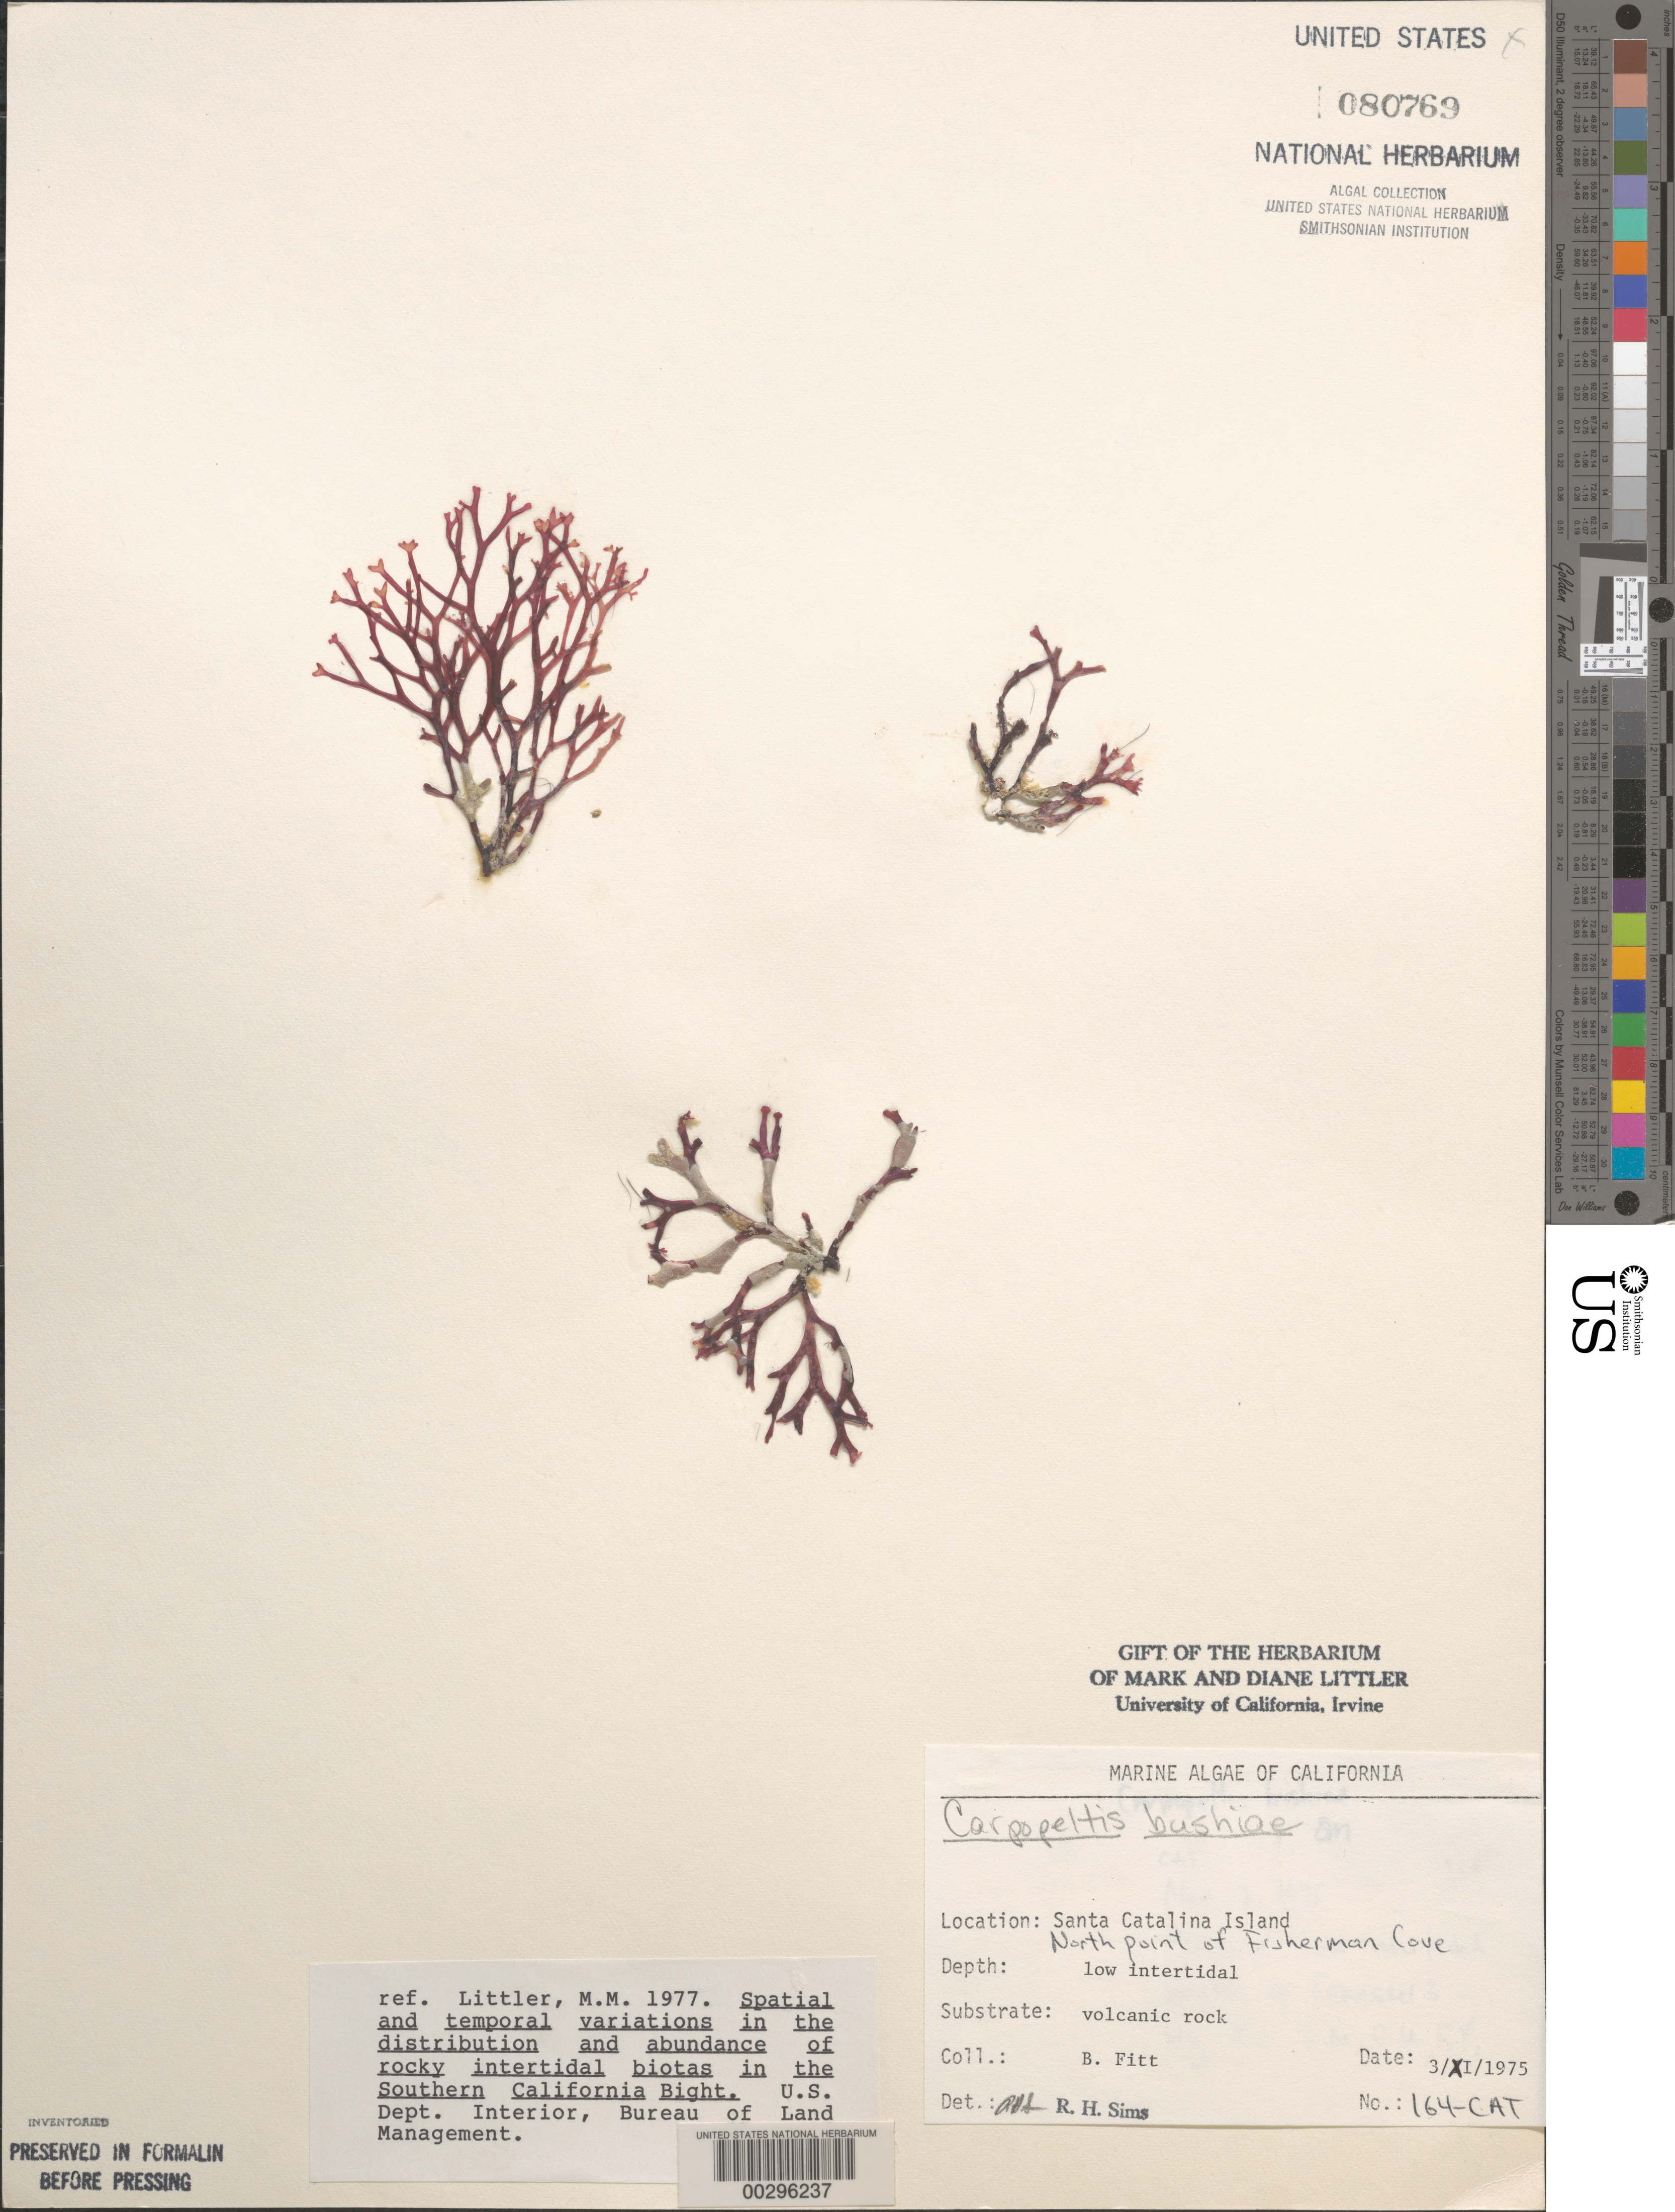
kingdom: Plantae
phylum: Rhodophyta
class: Florideophyceae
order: Halymeniales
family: Halymeniaceae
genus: Carpopeltis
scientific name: Carpopeltis bushiae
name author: (Farl.) Kylin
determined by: Sims, Robert H.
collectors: W. Fitt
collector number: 164-cat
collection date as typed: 03 Nov 1975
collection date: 1975-11-03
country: United States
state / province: California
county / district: Los Angeles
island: Santa Catalina Island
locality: Fishermen Cove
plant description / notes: BLM-SOCALBIGHT Rocky Intertidal Survey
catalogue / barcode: US 80769